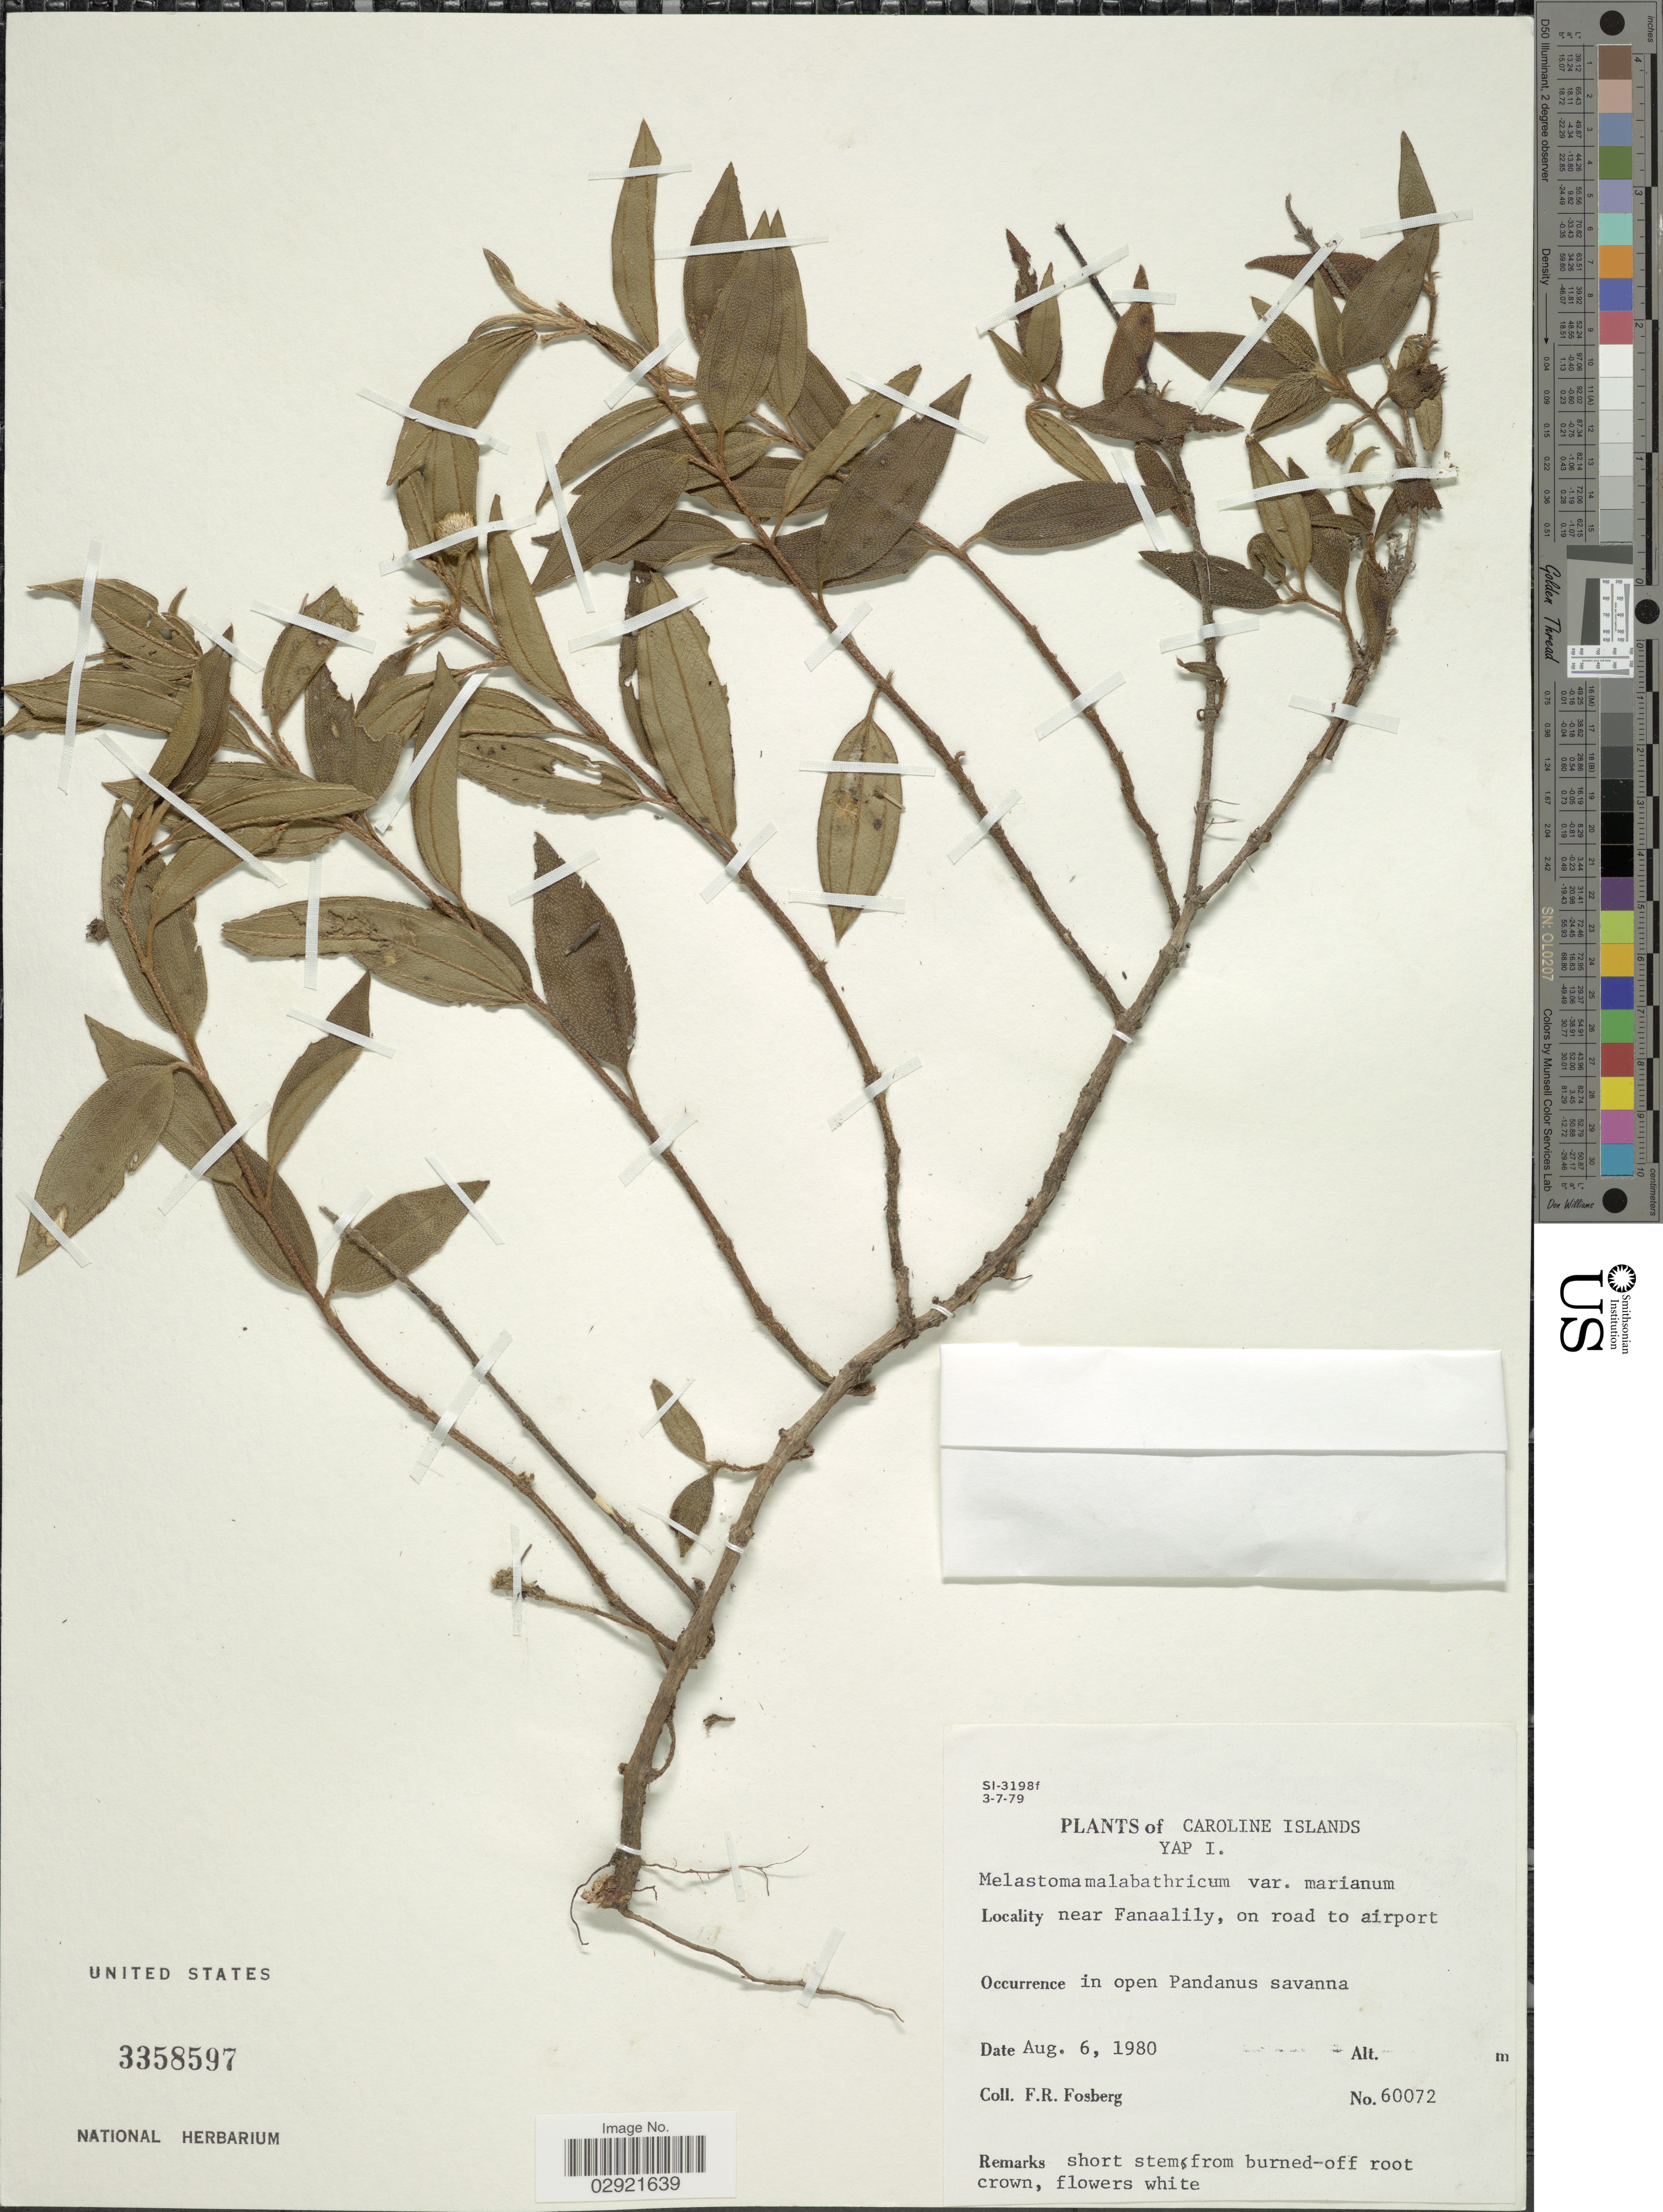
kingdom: Plantae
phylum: Tracheophyta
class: Magnoliopsida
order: Myrtales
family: Melastomataceae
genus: Melastoma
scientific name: Melastoma malabathricum var. marianum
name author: (Naudin) Fosberg & Sachet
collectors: F. R. Fosberg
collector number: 60072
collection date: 1980-08-06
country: Micronesia, Federated States of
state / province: Yap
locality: Caroline Islands. Yap I. Near Fanaalily, on road to airport.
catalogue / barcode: US 3358597